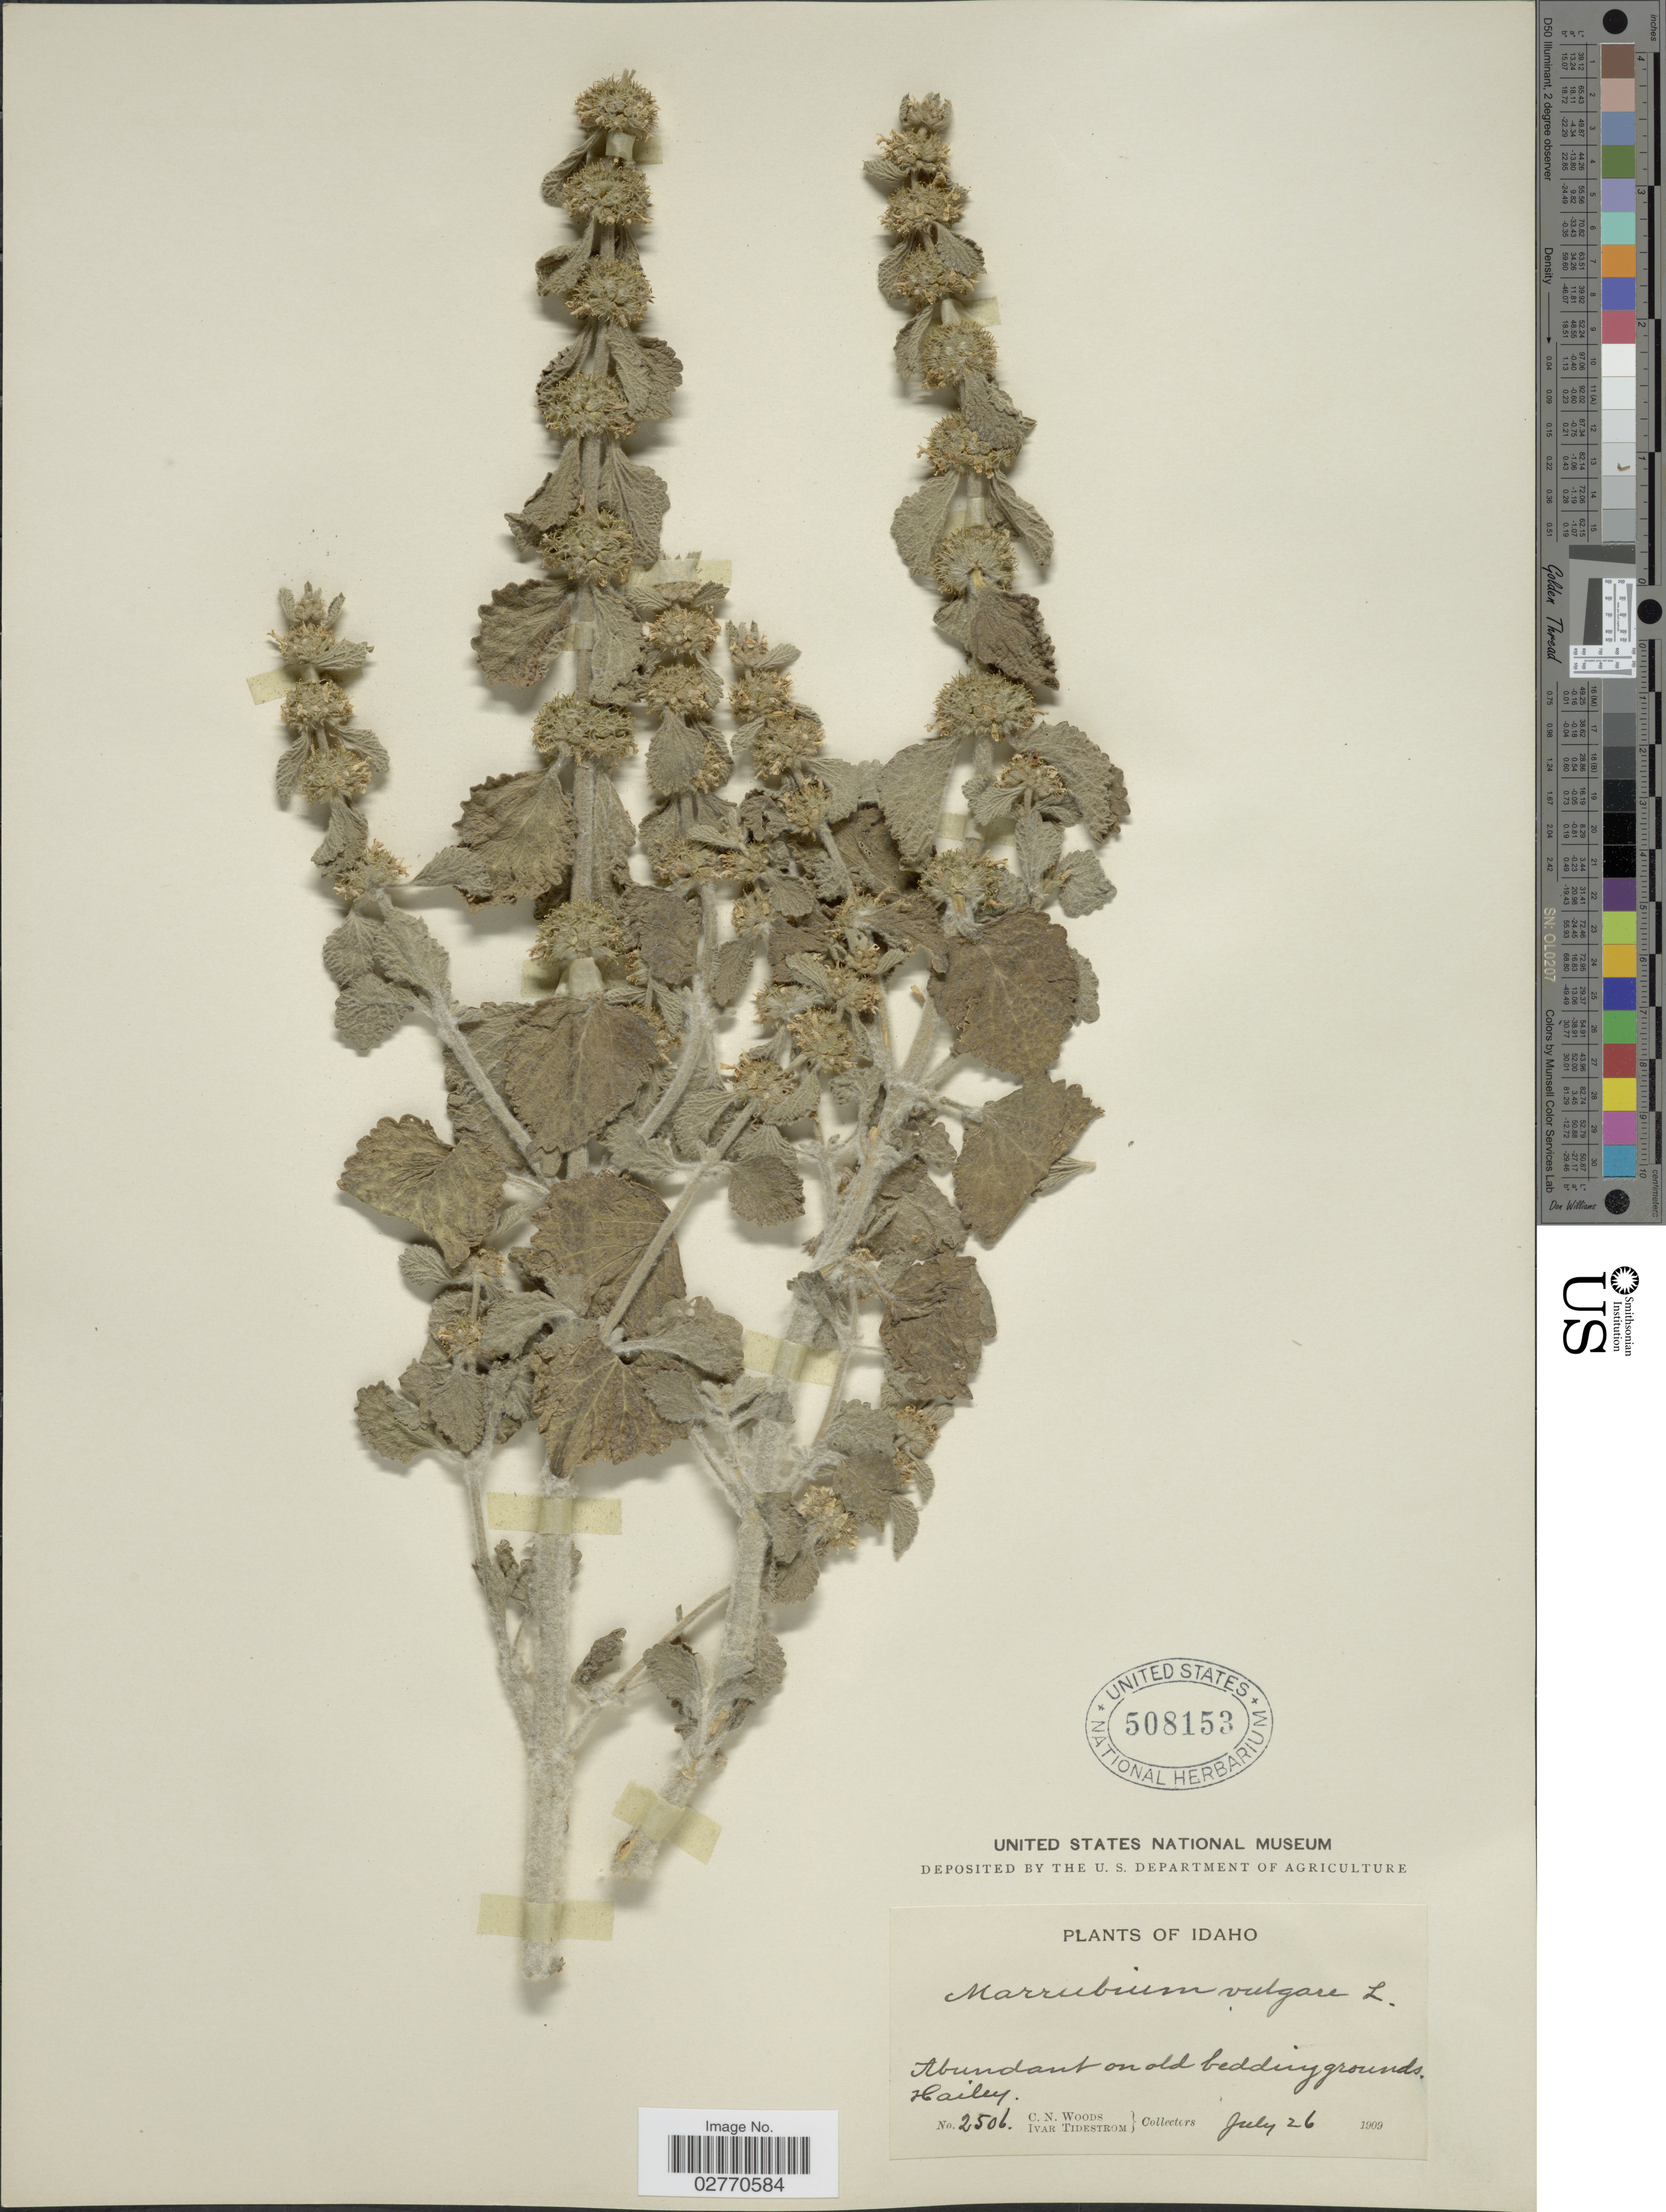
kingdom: Plantae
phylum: Tracheophyta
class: Magnoliopsida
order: Lamiales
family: Lamiaceae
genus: Marrubium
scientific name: Marrubium vulgare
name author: L.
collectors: C. Woods & I. F. Tidestrom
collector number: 2506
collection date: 1909-07-26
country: United States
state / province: Idaho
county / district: Blaine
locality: Hailey.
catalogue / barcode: US 508153